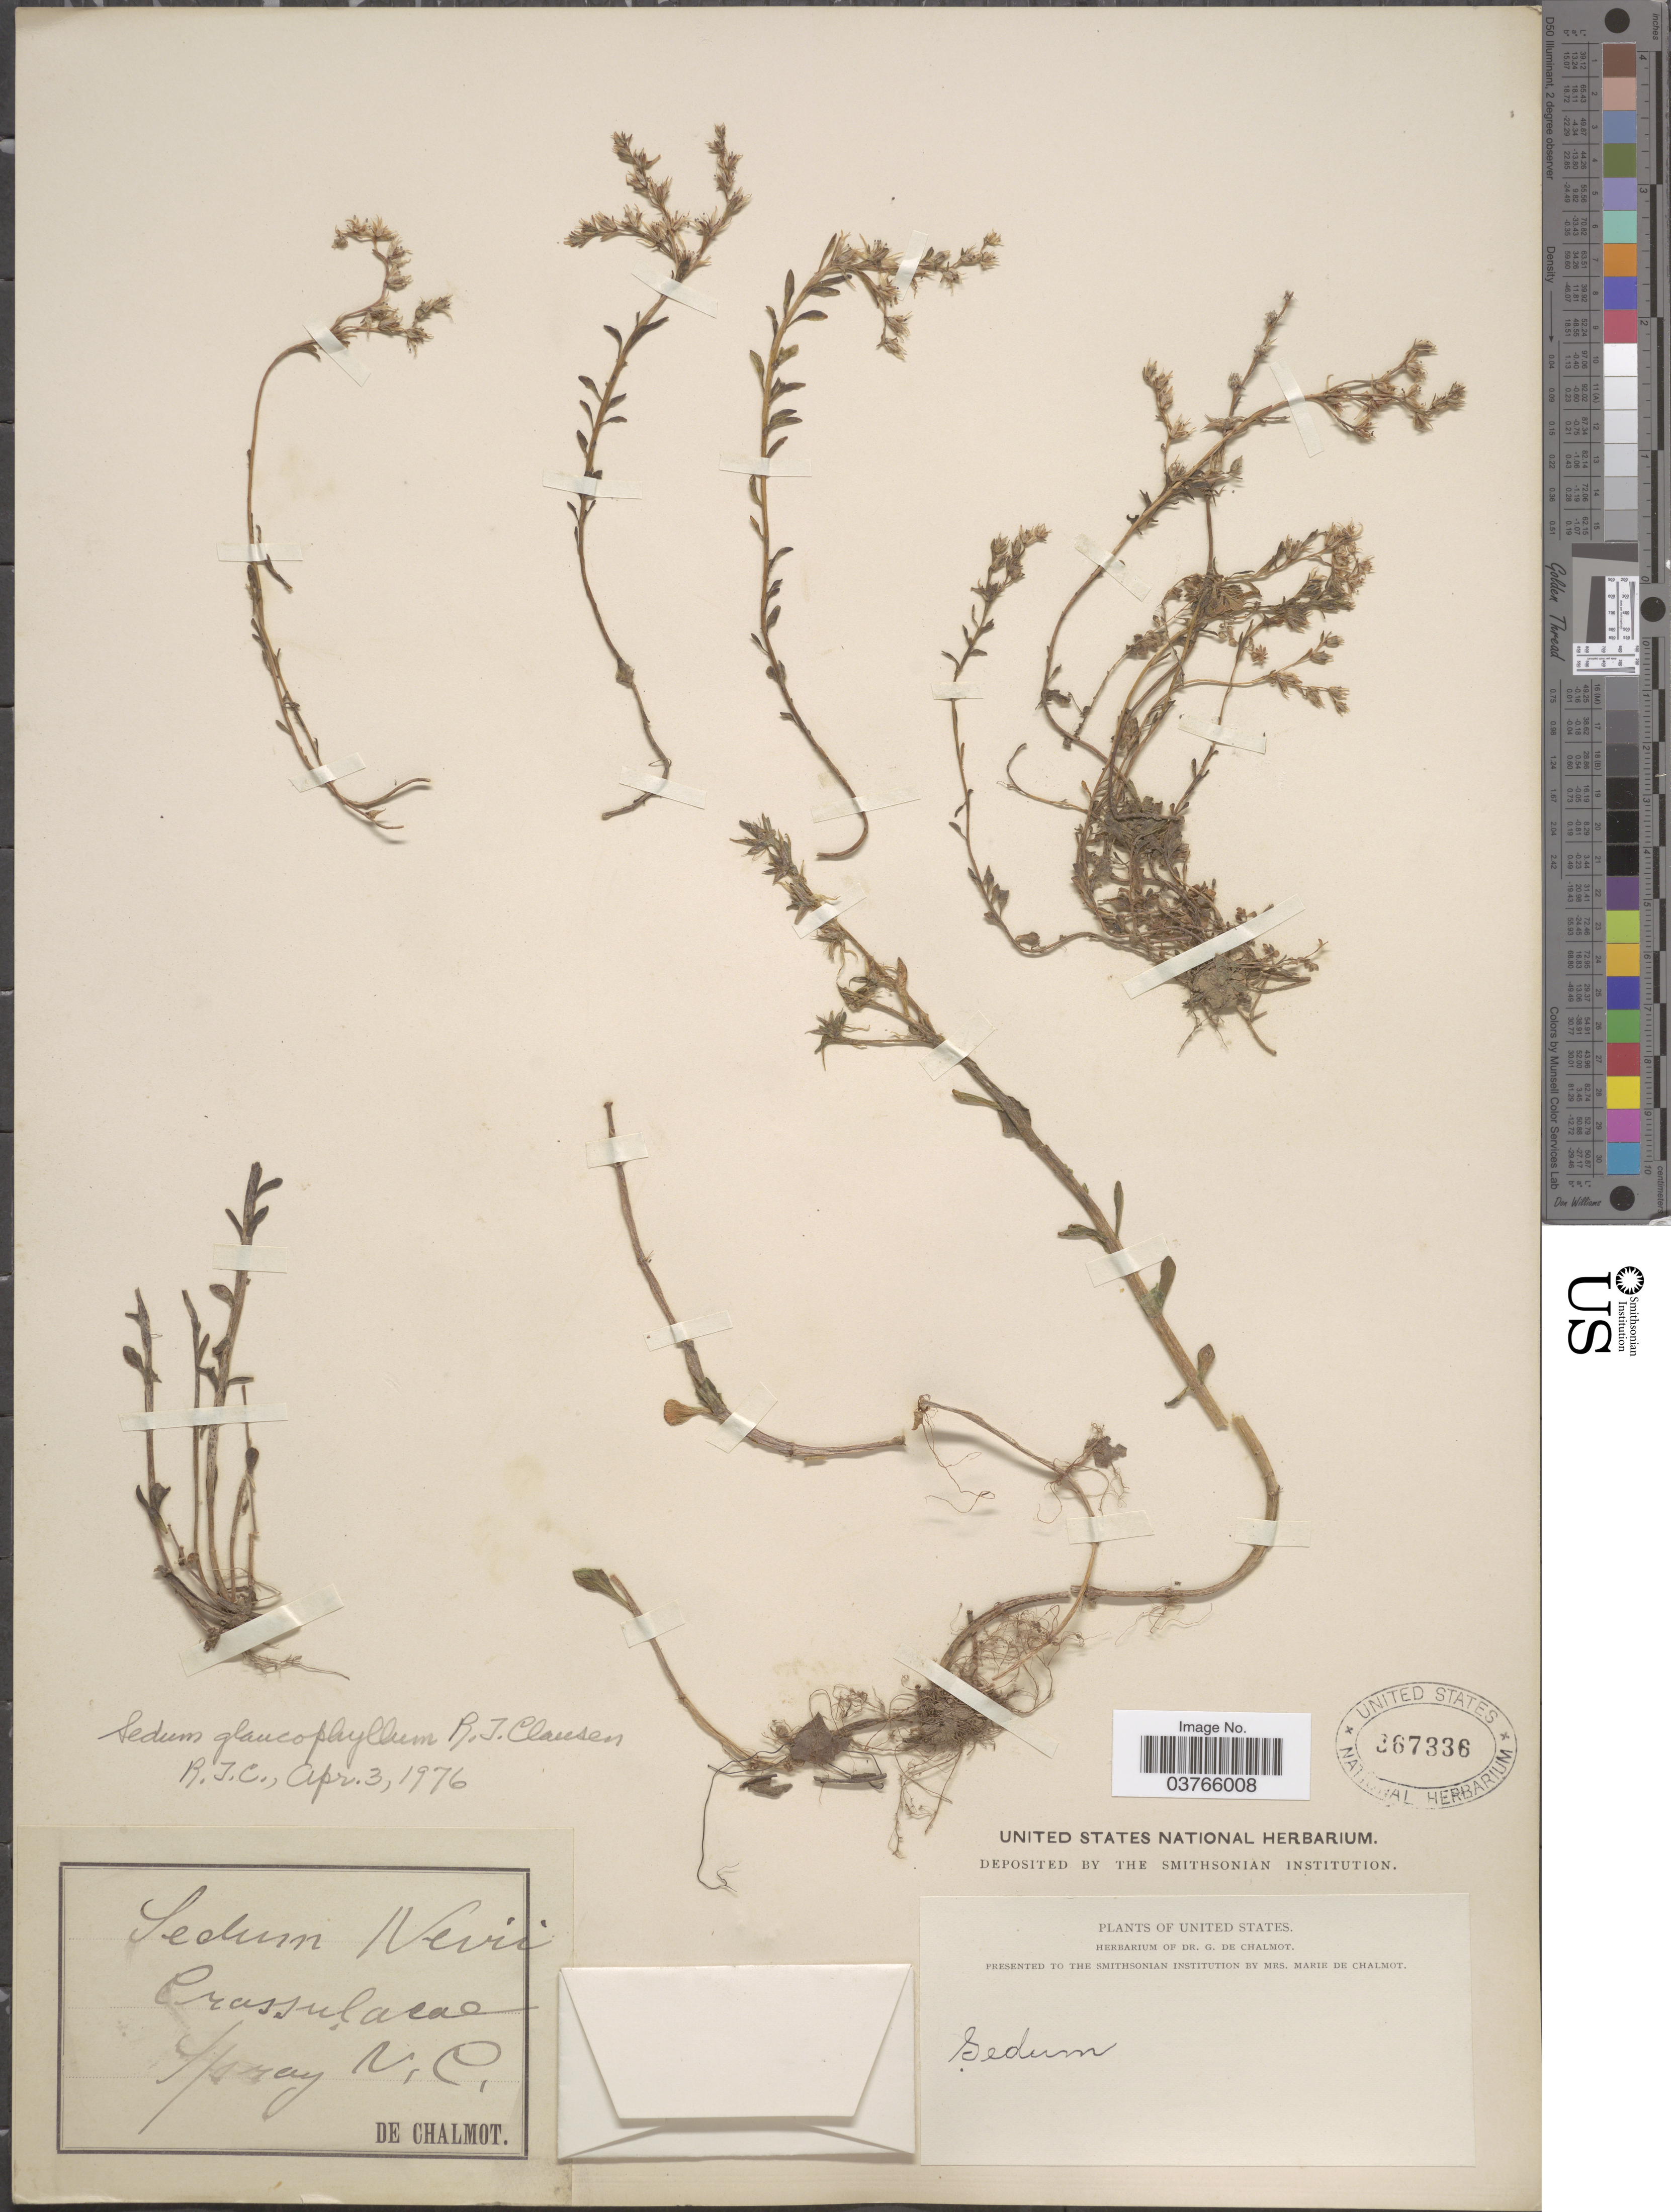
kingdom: Plantae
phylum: Tracheophyta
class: Magnoliopsida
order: Saxifragales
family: Crassulaceae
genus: Sedum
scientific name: Sedum glaucophyllum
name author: R.T. Clausen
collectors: G. de Chalmot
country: United States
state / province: North Carolina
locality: Spray.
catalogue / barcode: US 367336